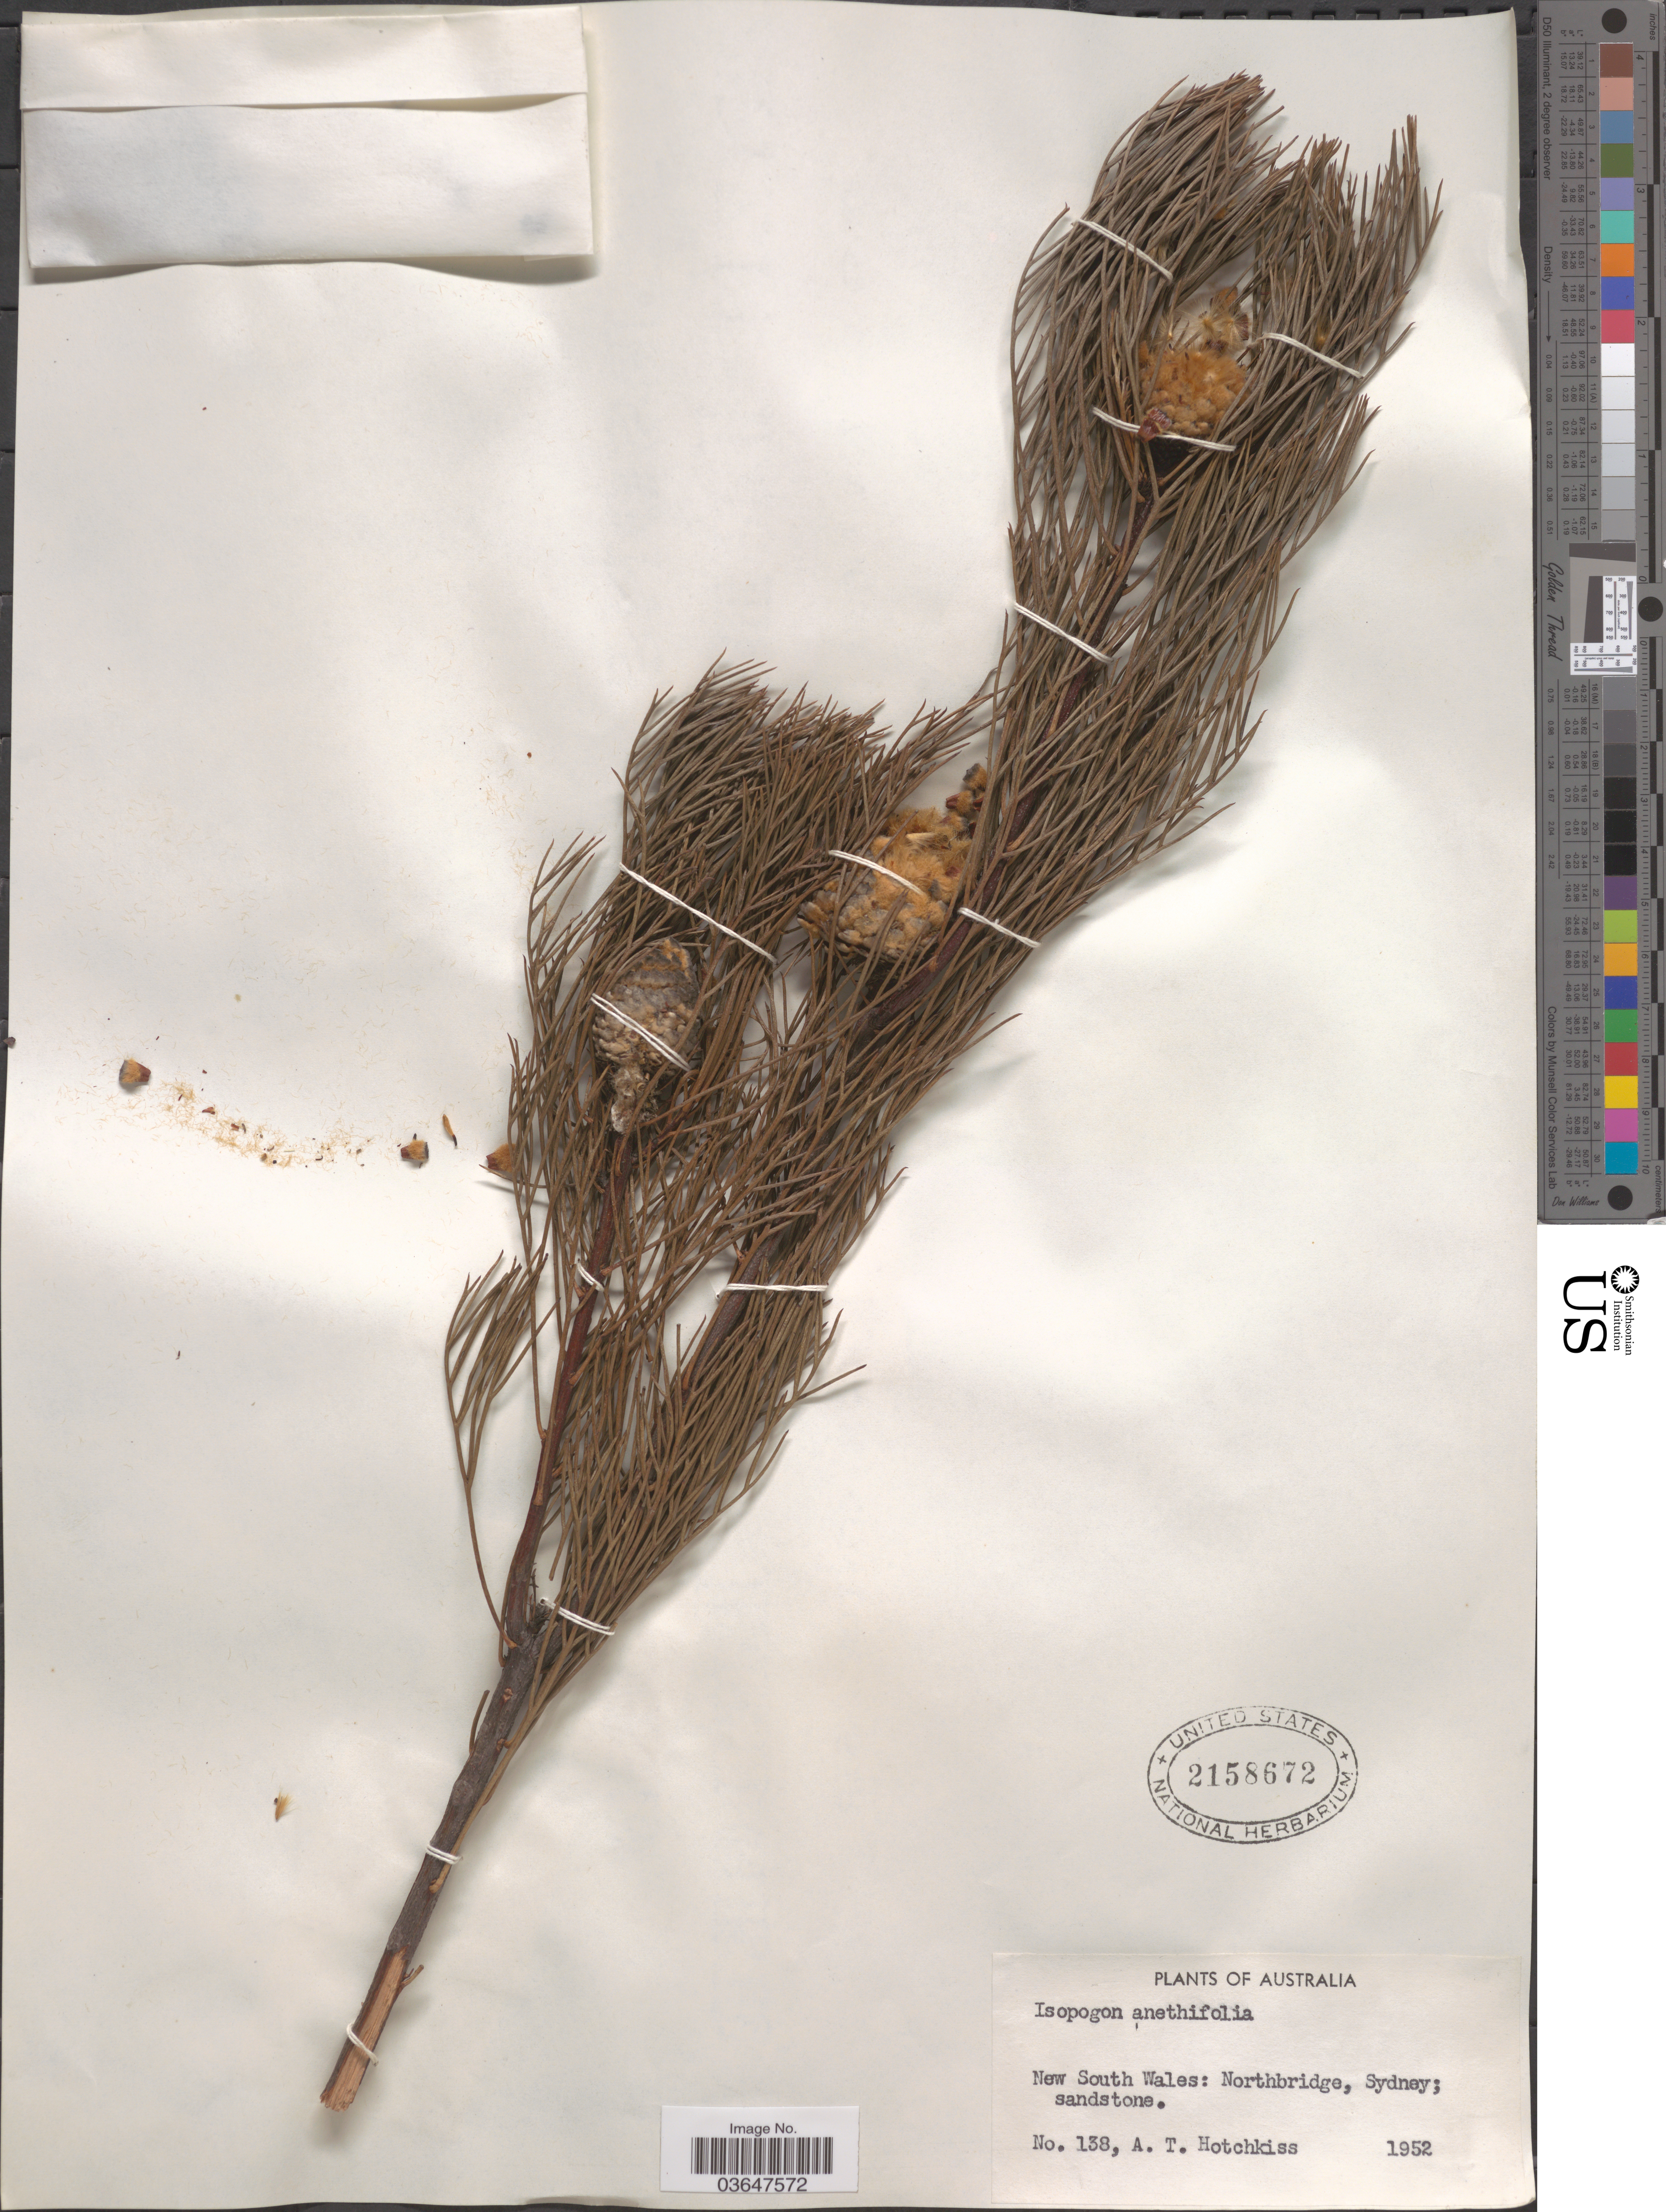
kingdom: Plantae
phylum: Tracheophyta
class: Magnoliopsida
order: Proteales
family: Proteaceae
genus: Isopogon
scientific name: Isopogon anethifolius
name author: Knight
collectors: A. Hotchkiss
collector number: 138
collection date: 1952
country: Australia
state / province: New South Wales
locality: Northbridge, Sydney.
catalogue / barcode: US 2158672